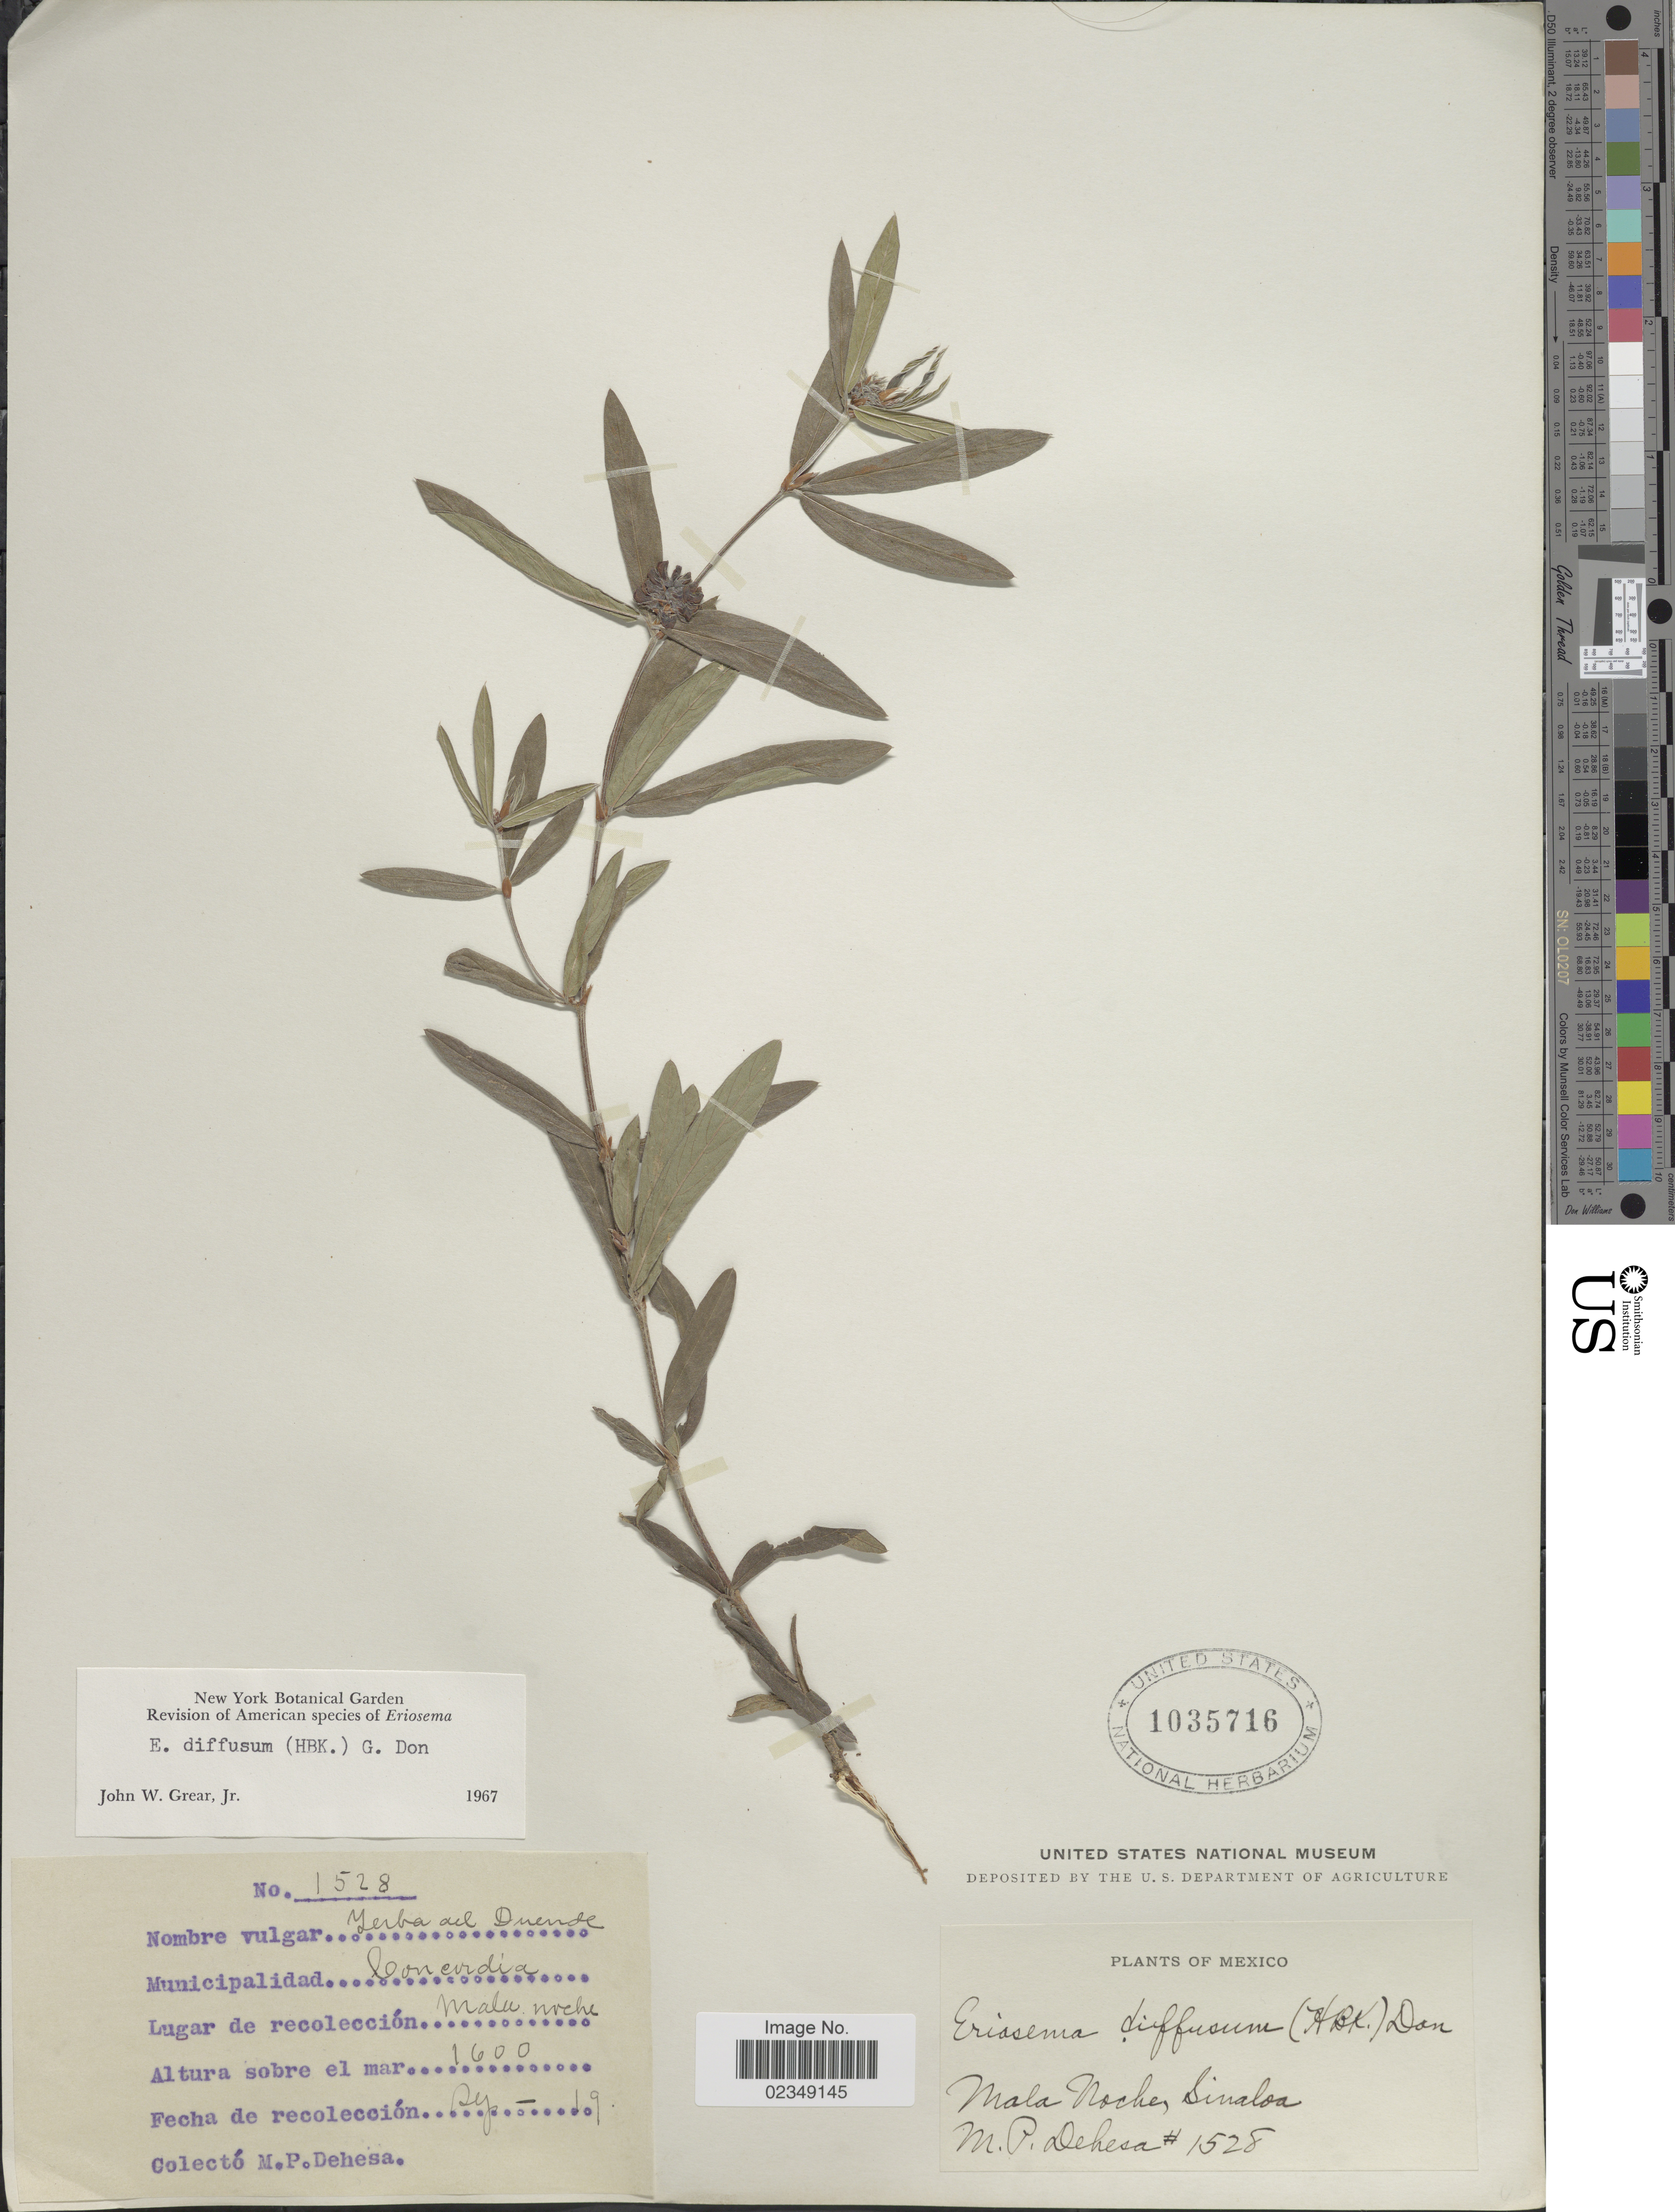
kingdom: Plantae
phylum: Tracheophyta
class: Magnoliopsida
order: Fabales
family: Fabaceae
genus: Eriosema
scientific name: Eriosema diffusum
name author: (Kunth) G. Don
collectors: M. Dehesa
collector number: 1528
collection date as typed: Transcribed d/m/y: /8/19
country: Mexico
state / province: Sinaloa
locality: Municipalidad Concordia, Mala Noche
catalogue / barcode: US 1035716